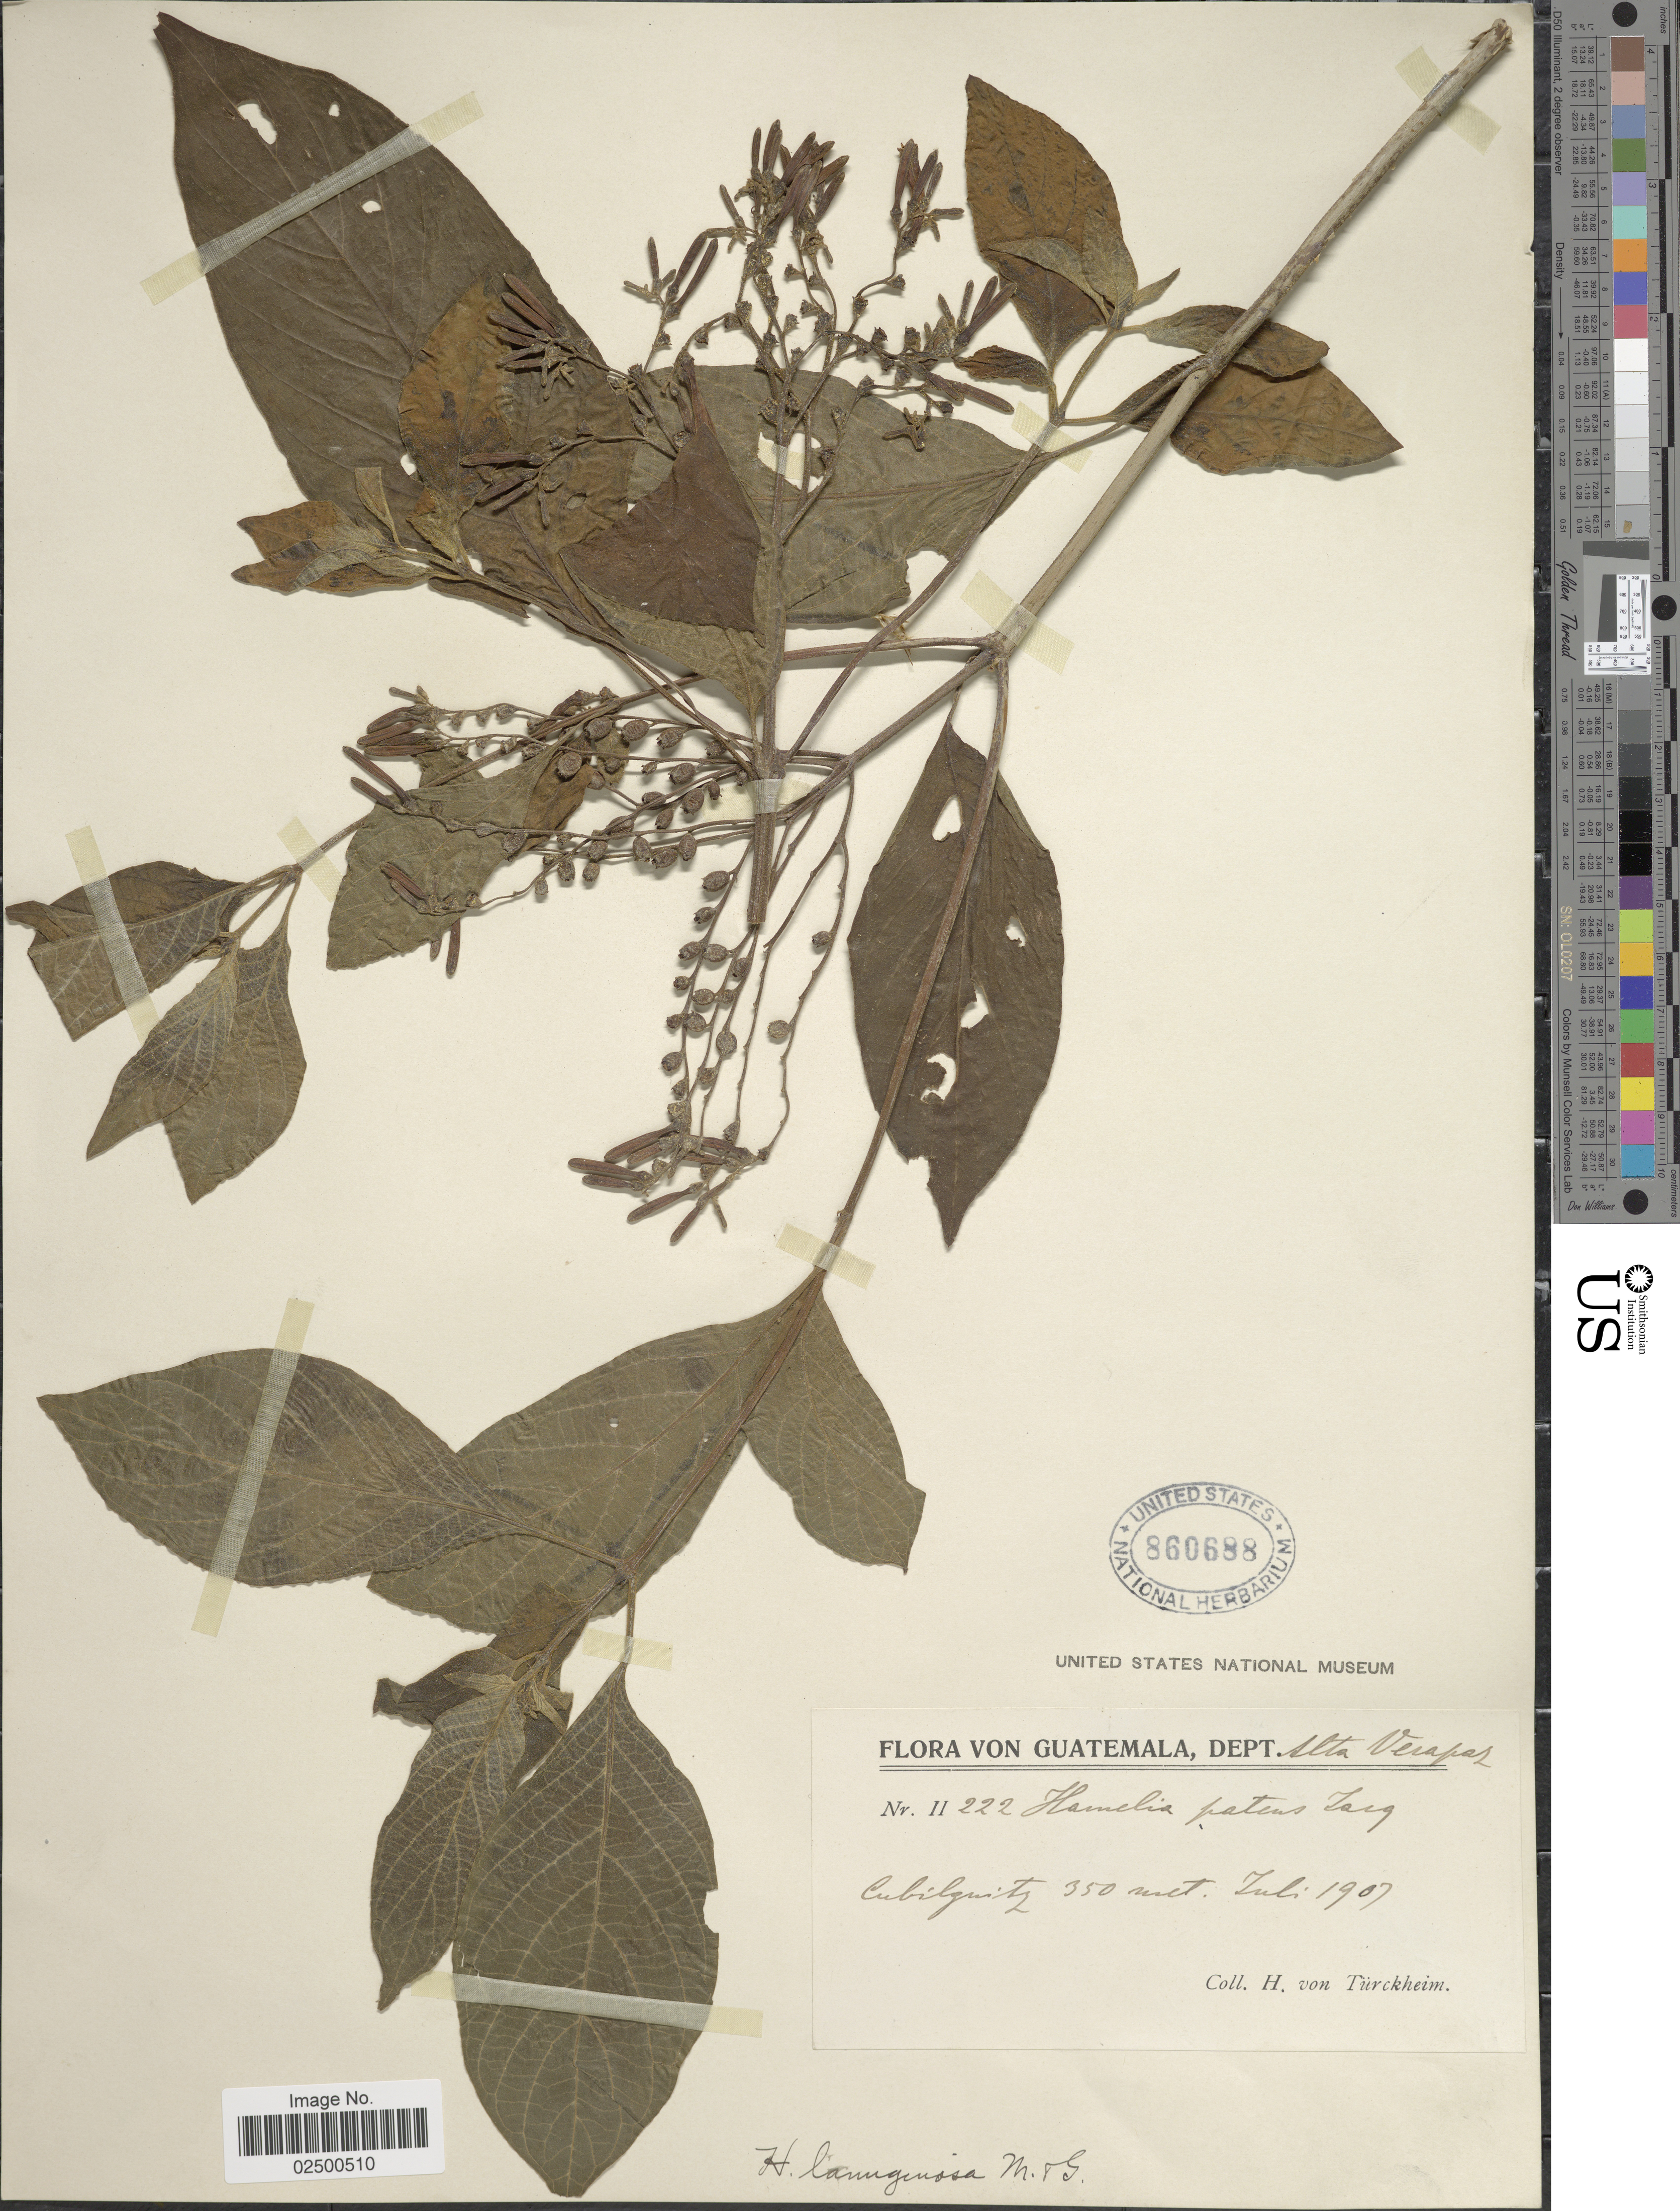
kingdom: Plantae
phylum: Tracheophyta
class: Magnoliopsida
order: Gentianales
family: Rubiaceae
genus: Hamelia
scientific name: Hamelia erecta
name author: Jacq.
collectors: H. von Türckheim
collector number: II 222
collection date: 1907-07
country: Guatemala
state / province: Alta Verapaz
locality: Dept. Alta Verapaz: Cubilguitz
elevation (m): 350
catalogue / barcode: US 860688